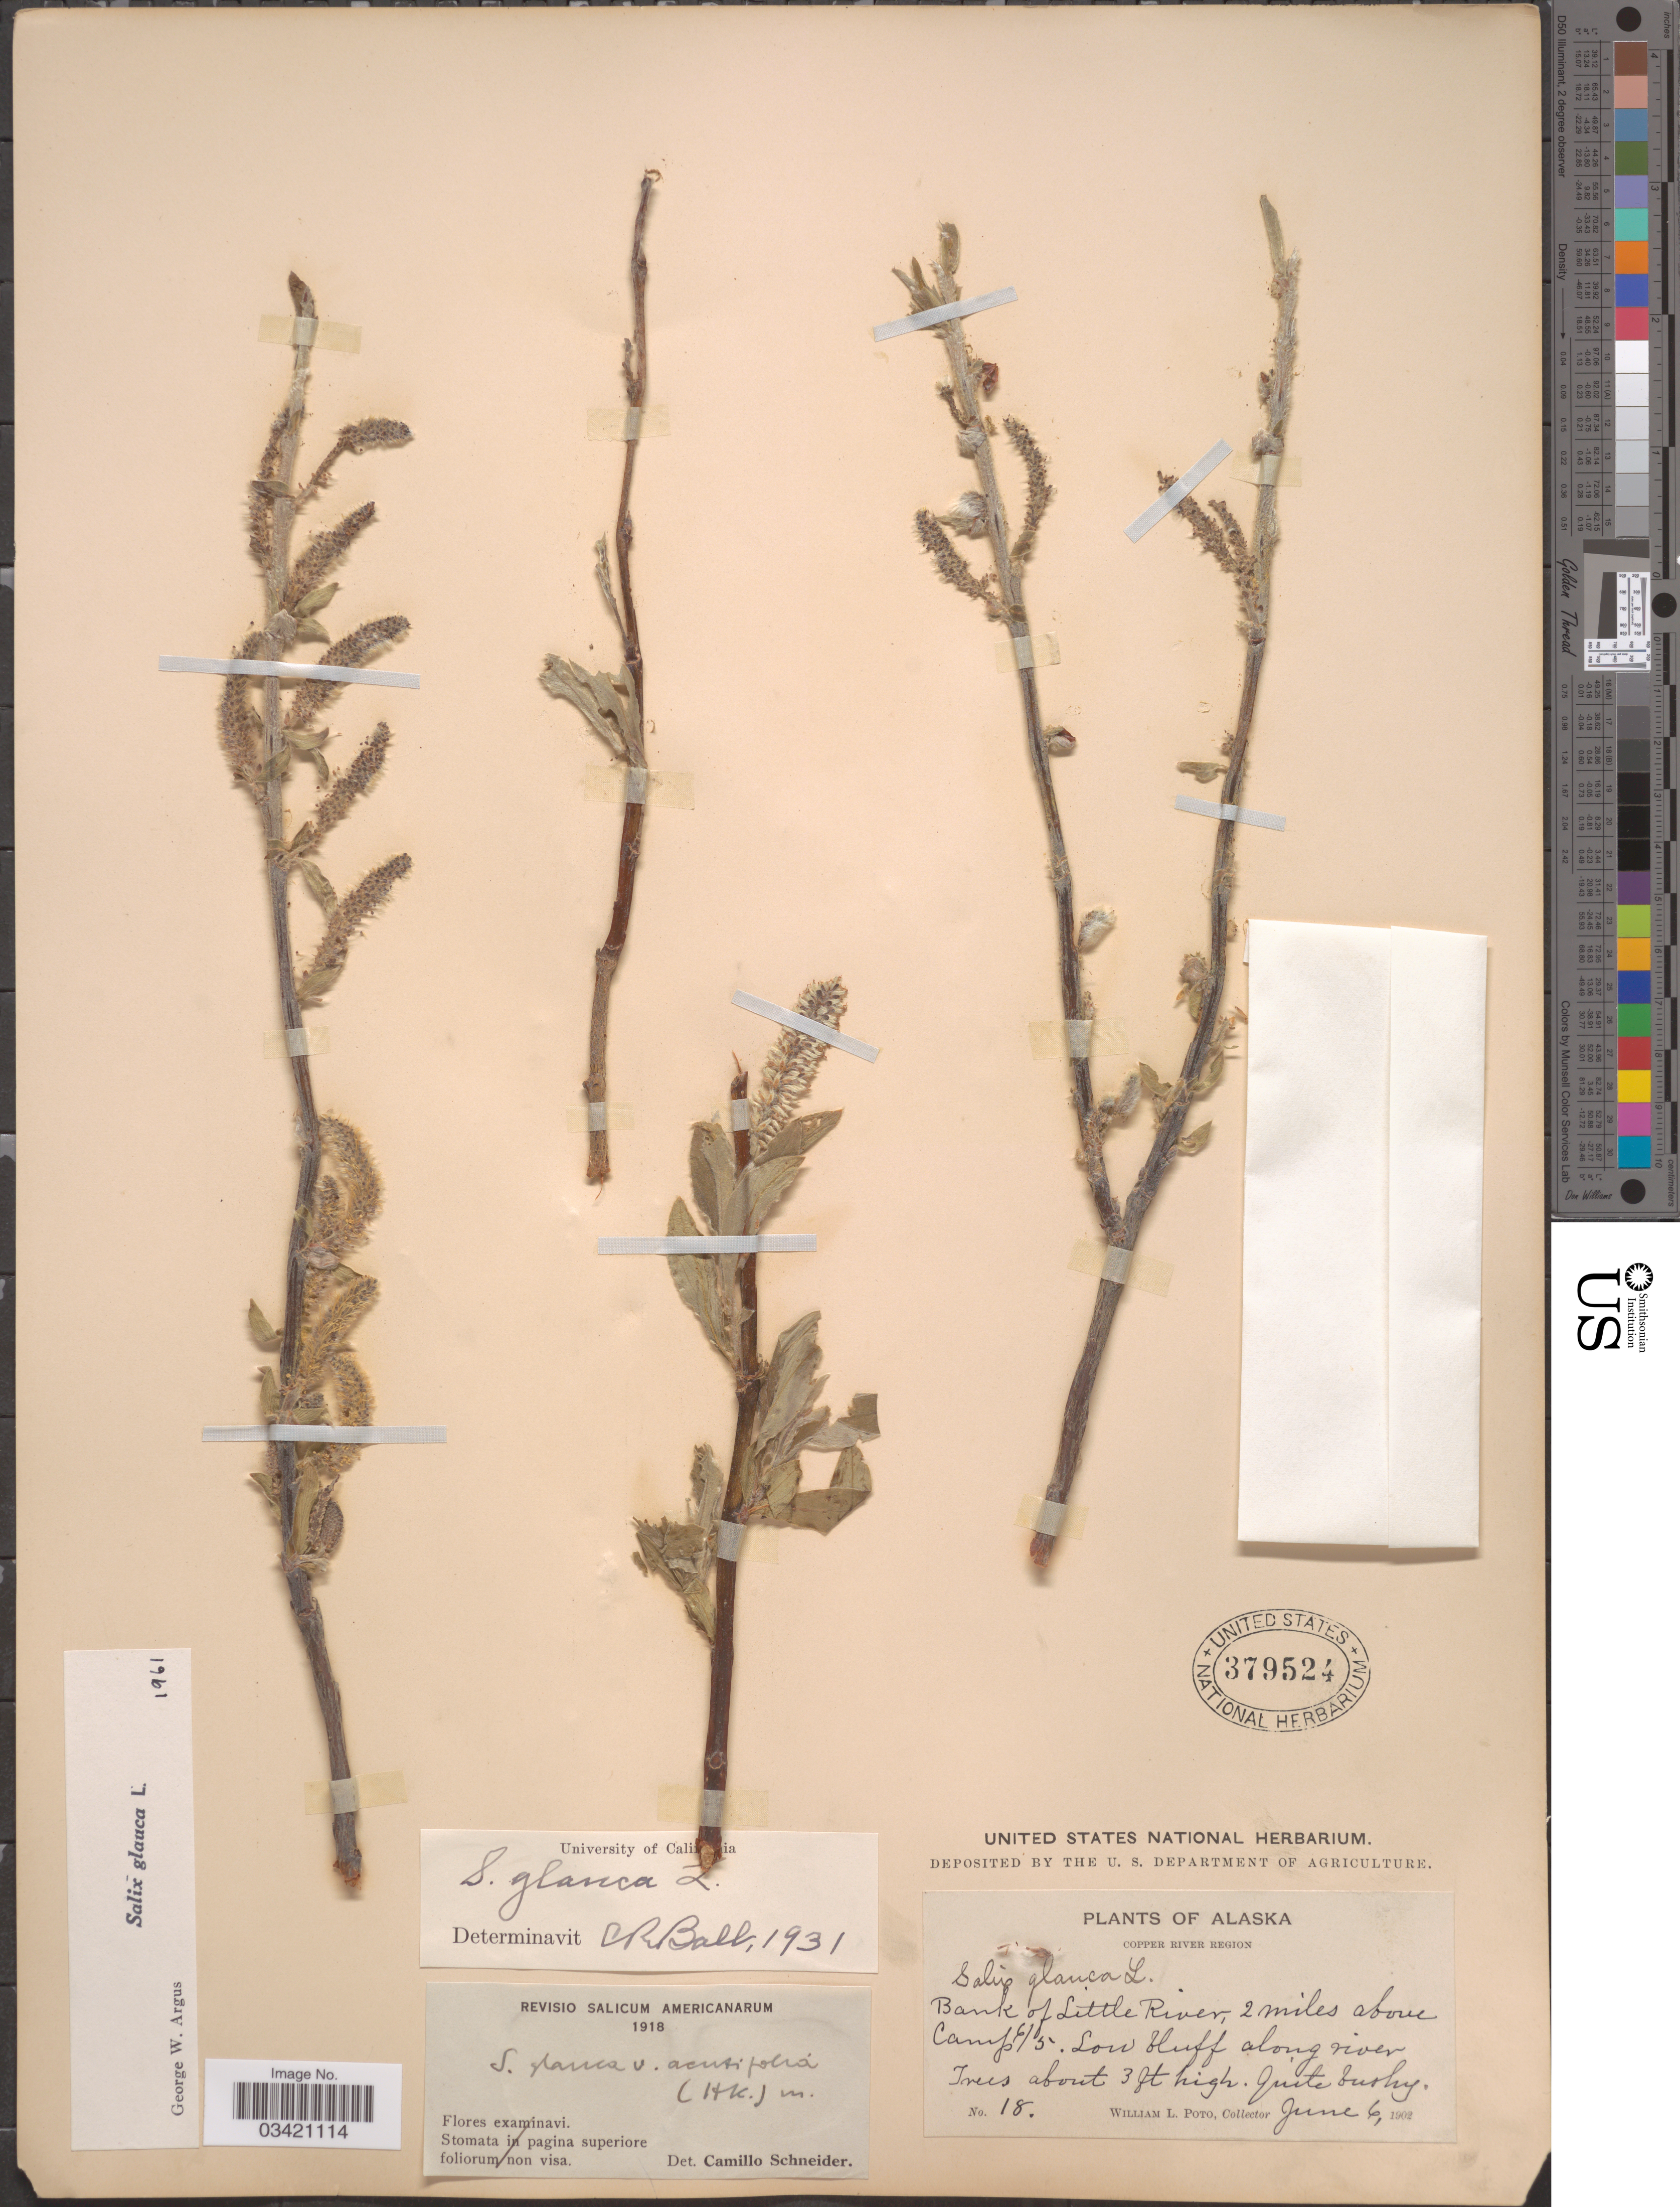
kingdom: Plantae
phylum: Tracheophyta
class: Magnoliopsida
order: Malpighiales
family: Salicaceae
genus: Salix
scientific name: Salix glauca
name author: L.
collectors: W. Poto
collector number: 18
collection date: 1902-06-06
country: United States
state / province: Alaska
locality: Copper River Region. Bank of Little River, 2 miles above Camp 6/5. Low bluff along river.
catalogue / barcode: US 379524